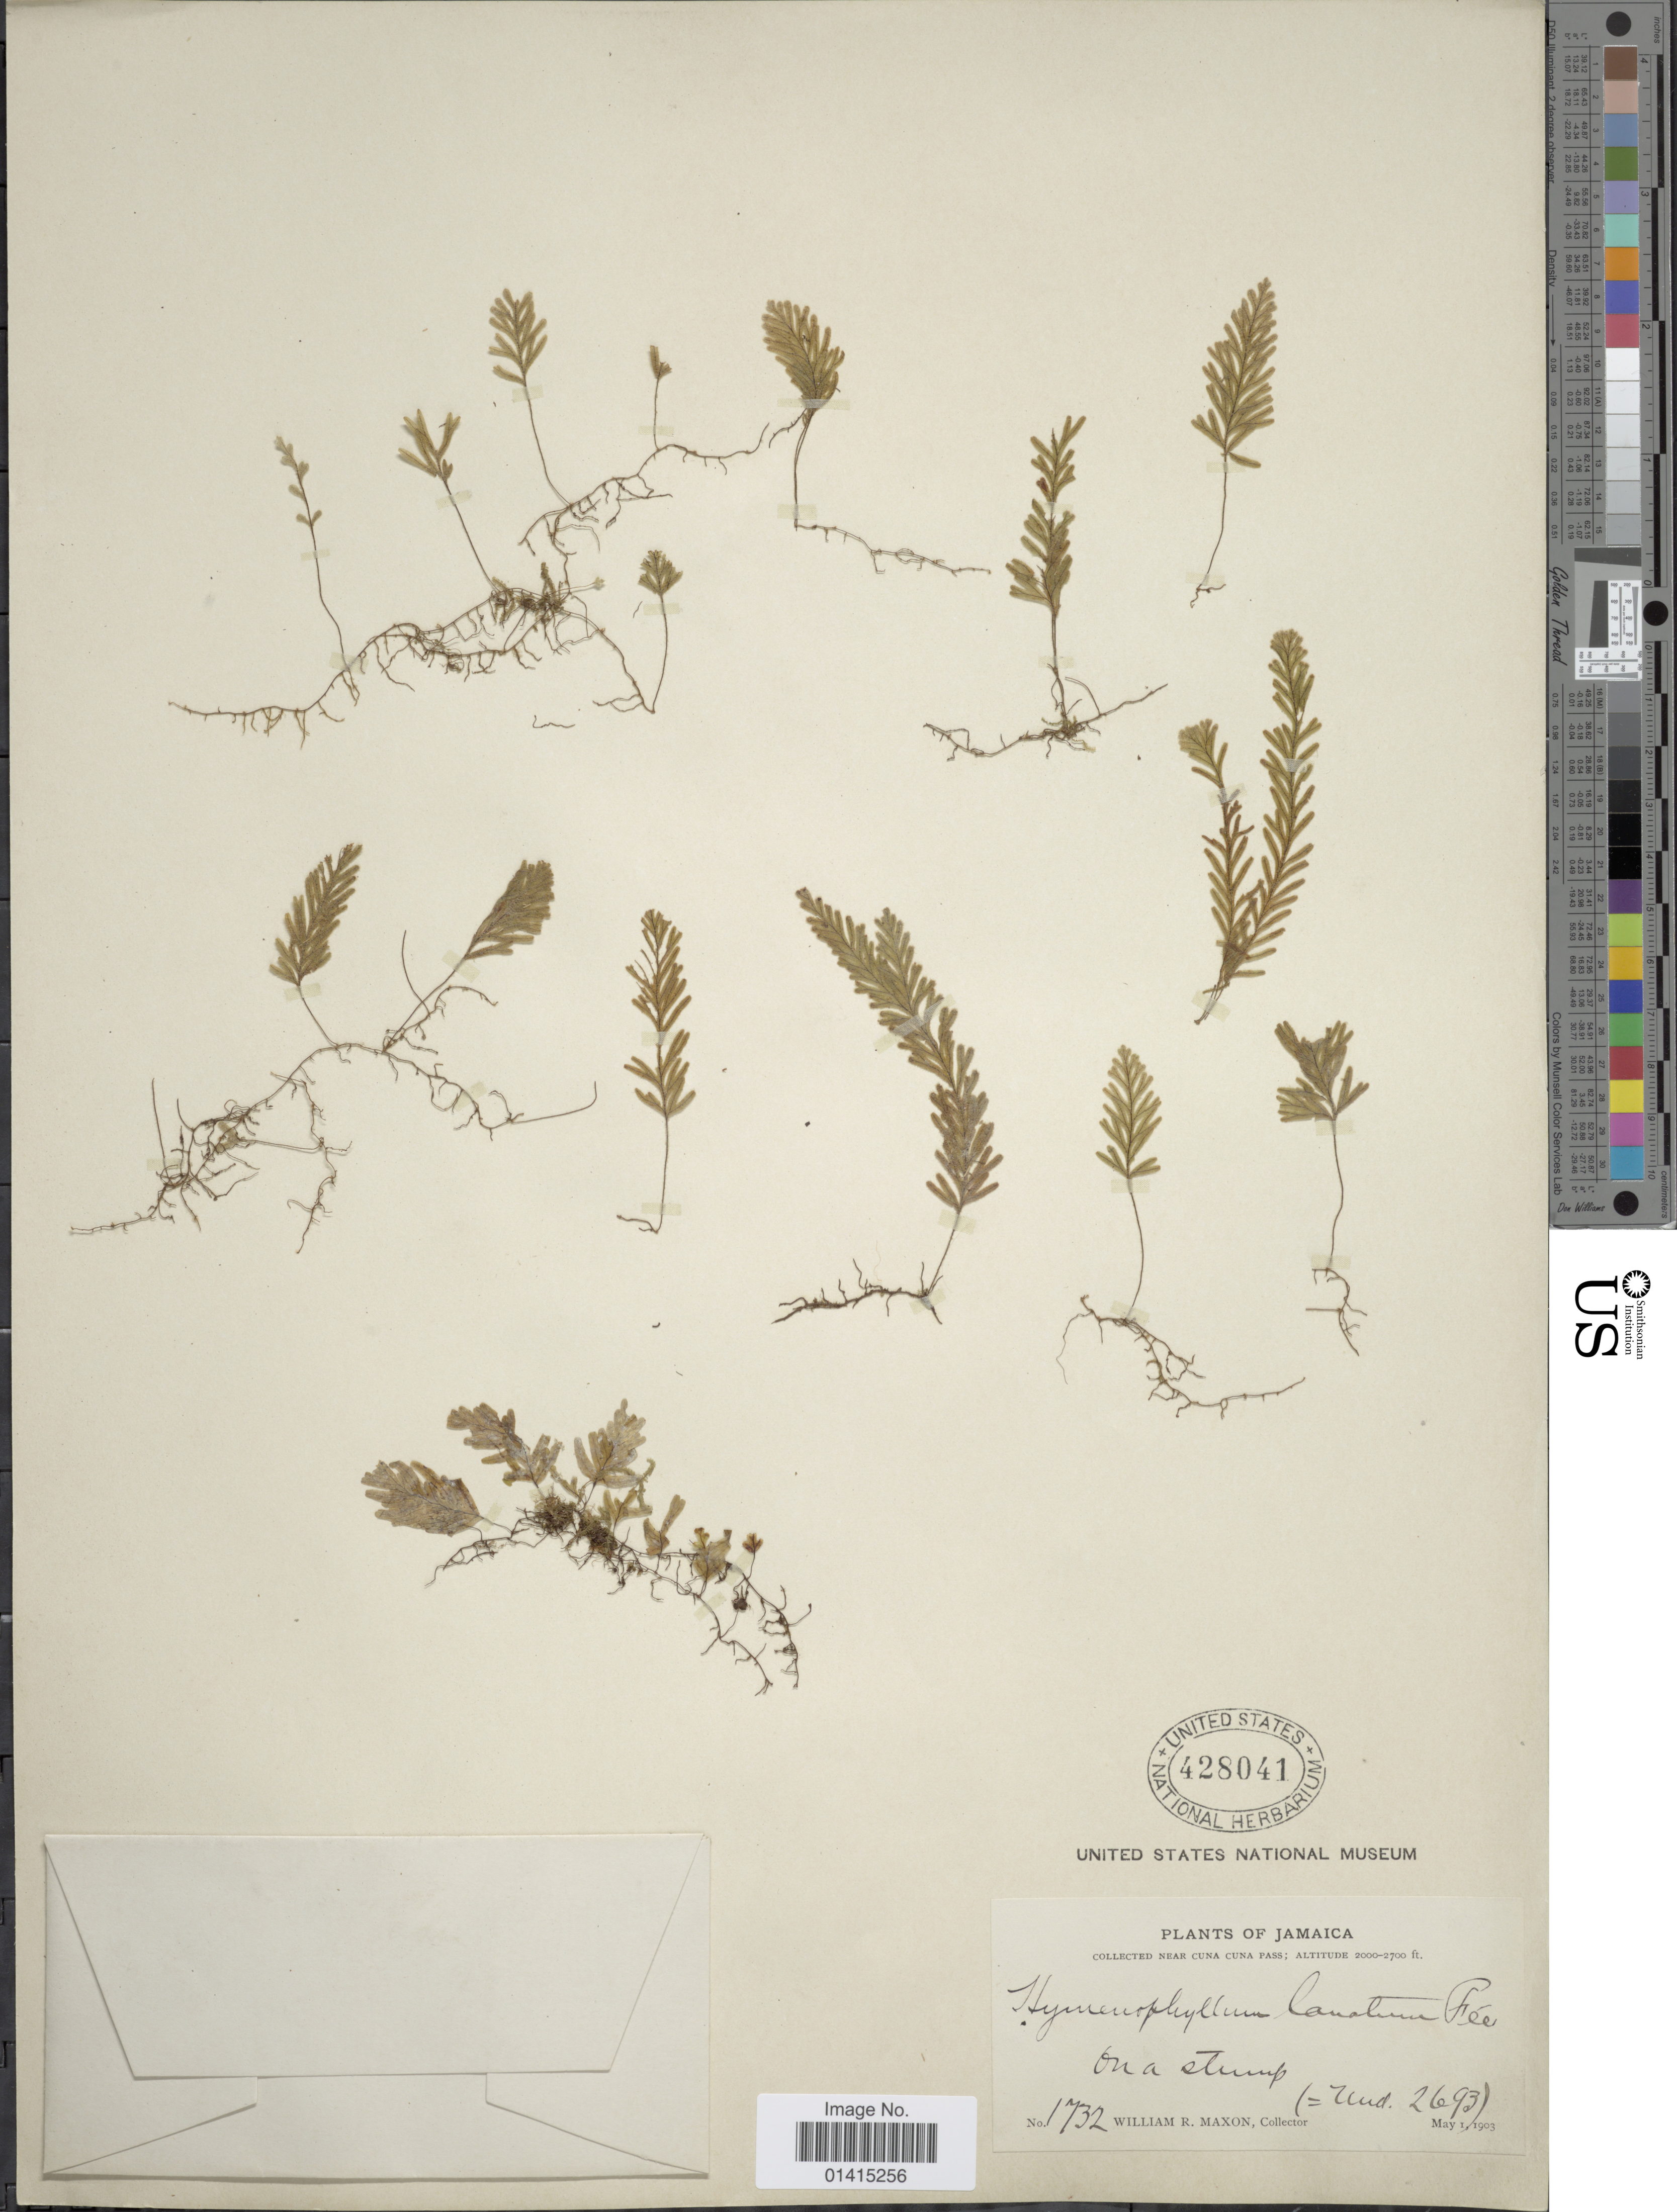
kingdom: Plantae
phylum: Tracheophyta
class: Polypodiopsida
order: Hymenophyllales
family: Hymenophyllaceae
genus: Hymenophyllum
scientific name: Hymenophyllum lanatum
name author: Fée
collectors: W. R. Maxon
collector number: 1732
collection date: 1903-05-01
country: Jamaica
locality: Near Cuna Cuna Pass, on a stump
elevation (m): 610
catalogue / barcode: US 428041